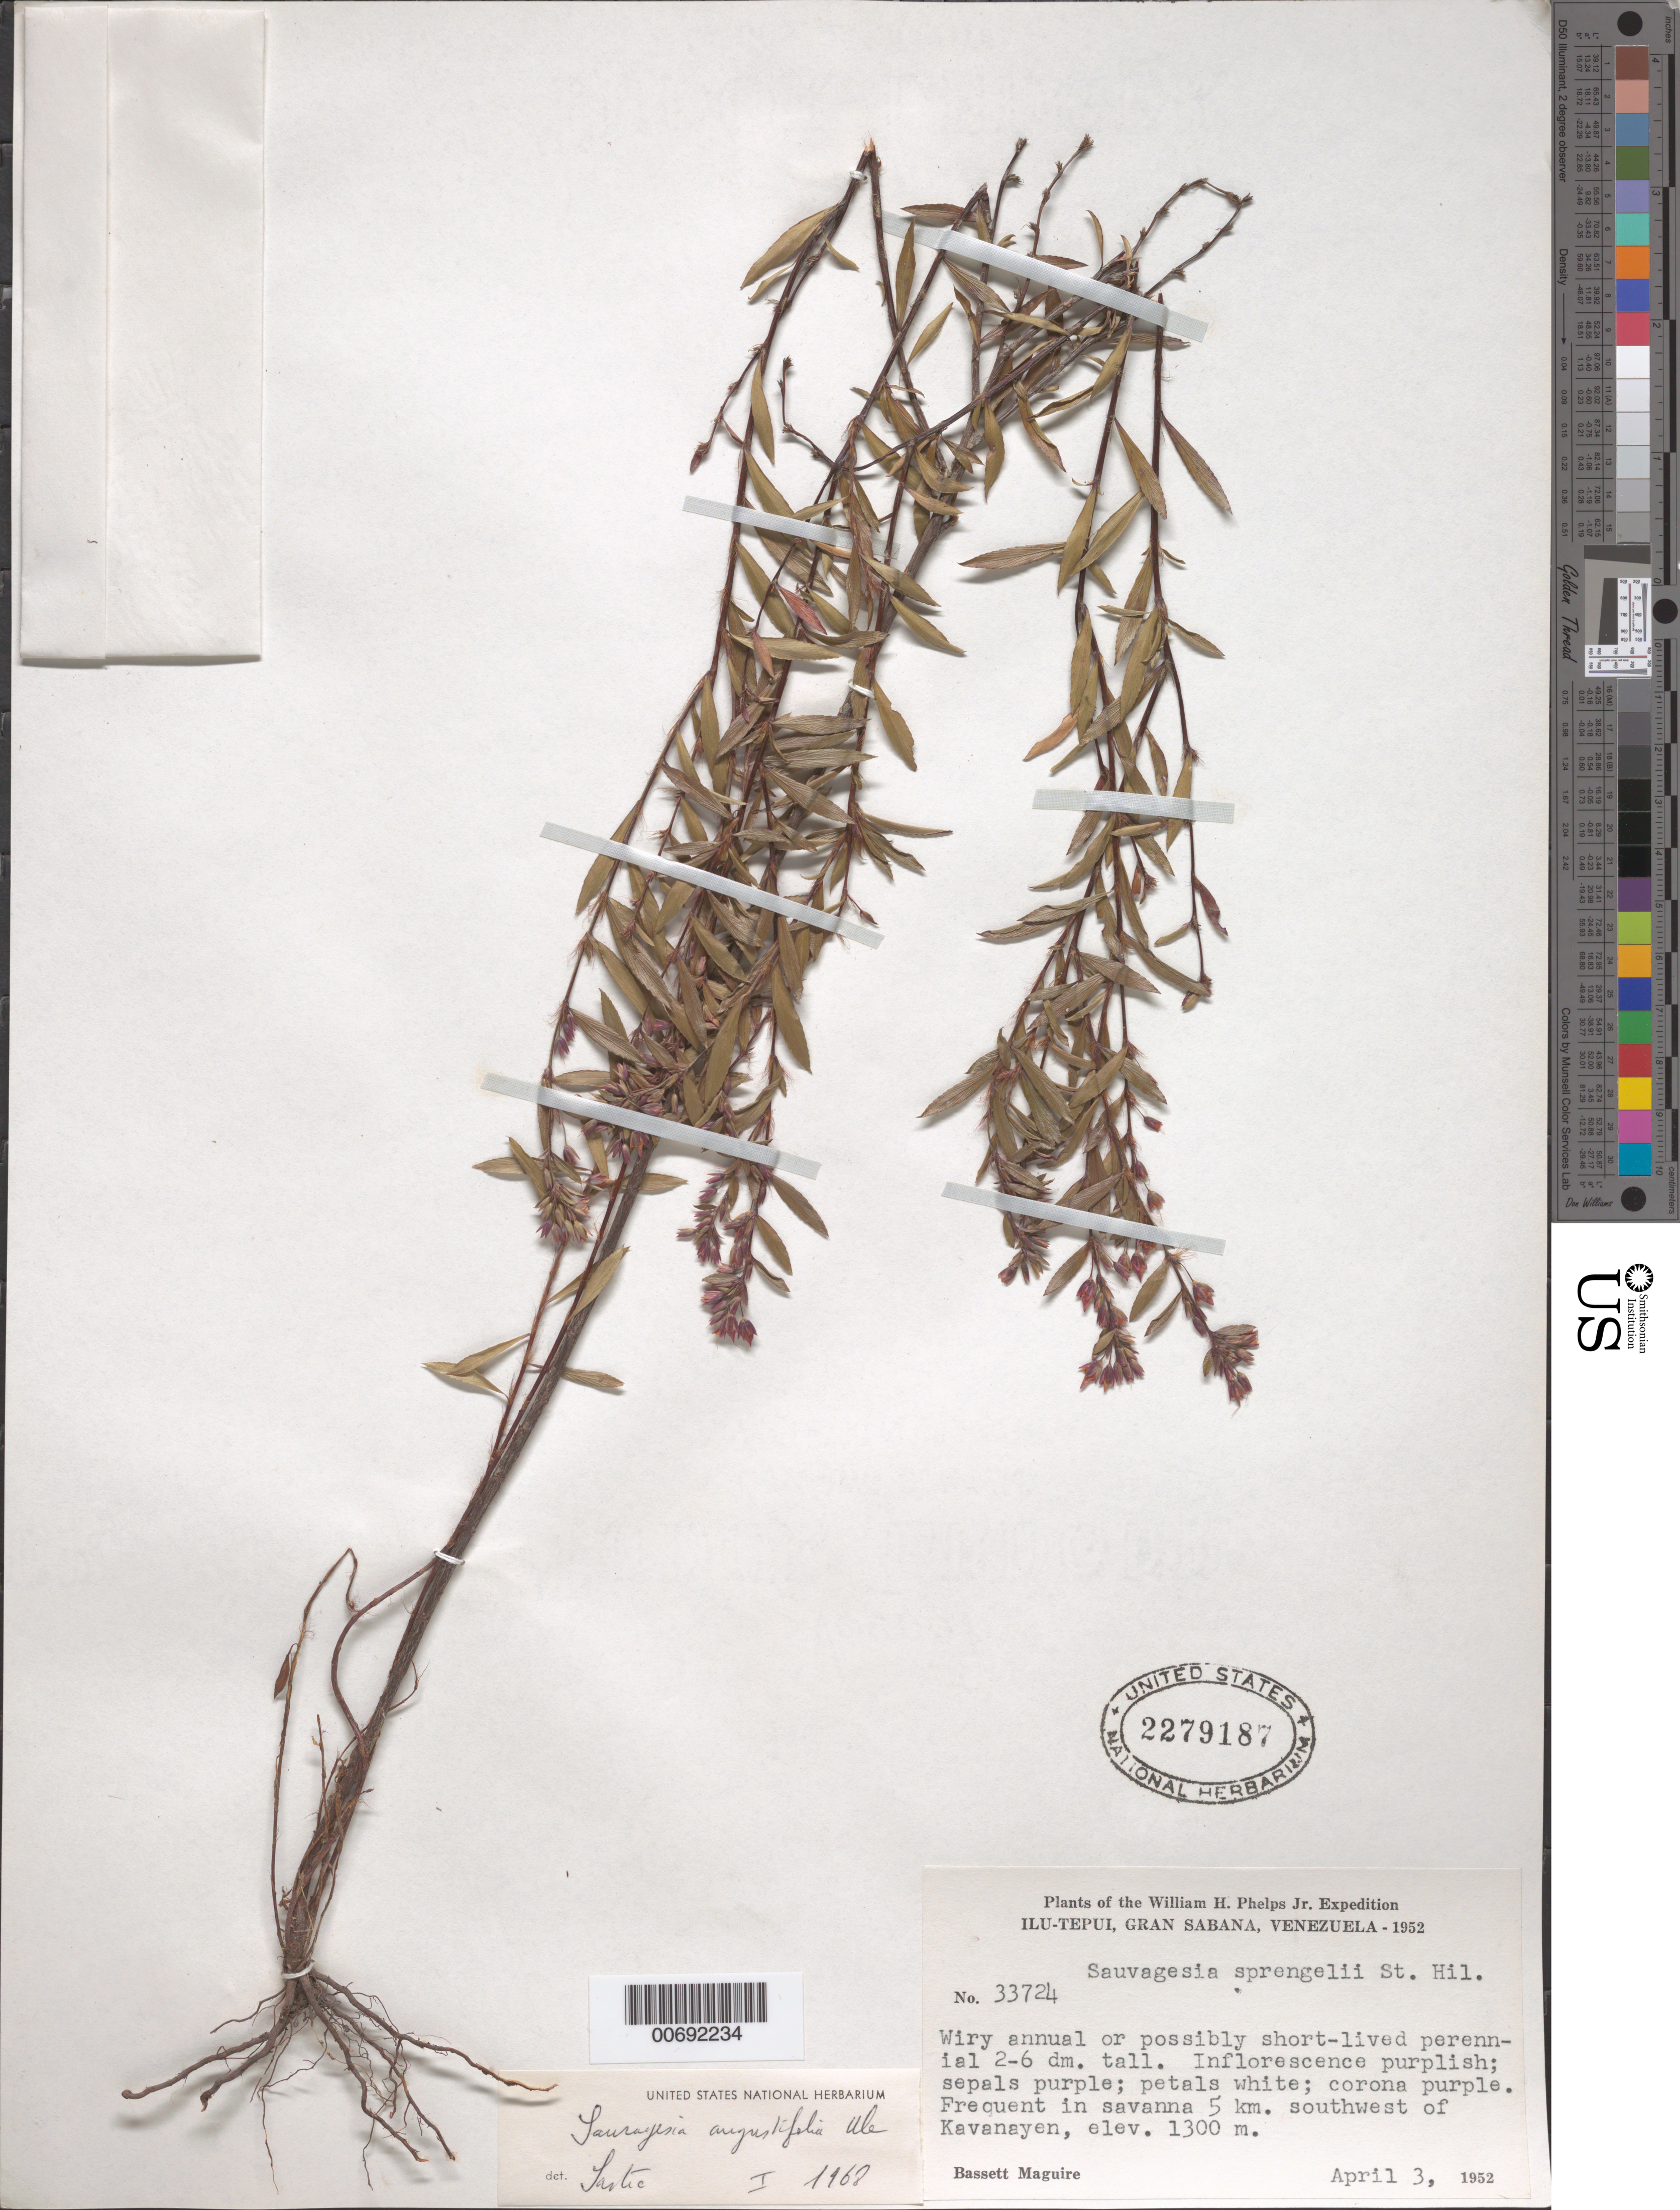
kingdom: Plantae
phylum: Tracheophyta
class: Magnoliopsida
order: Malpighiales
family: Ochnaceae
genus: Sauvagesia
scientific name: Sauvagesia angustifolia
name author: Ule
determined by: Sastre, C. H. L.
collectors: B. Maguire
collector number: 33724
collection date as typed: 3-Apr-52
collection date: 1952-04-03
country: Venezuela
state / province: Bolívar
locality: Gran Sabana, Ilu-tepuí, 5 km SW of Kavanayén Mission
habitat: Savanna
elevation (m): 1300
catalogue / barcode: US 2279187